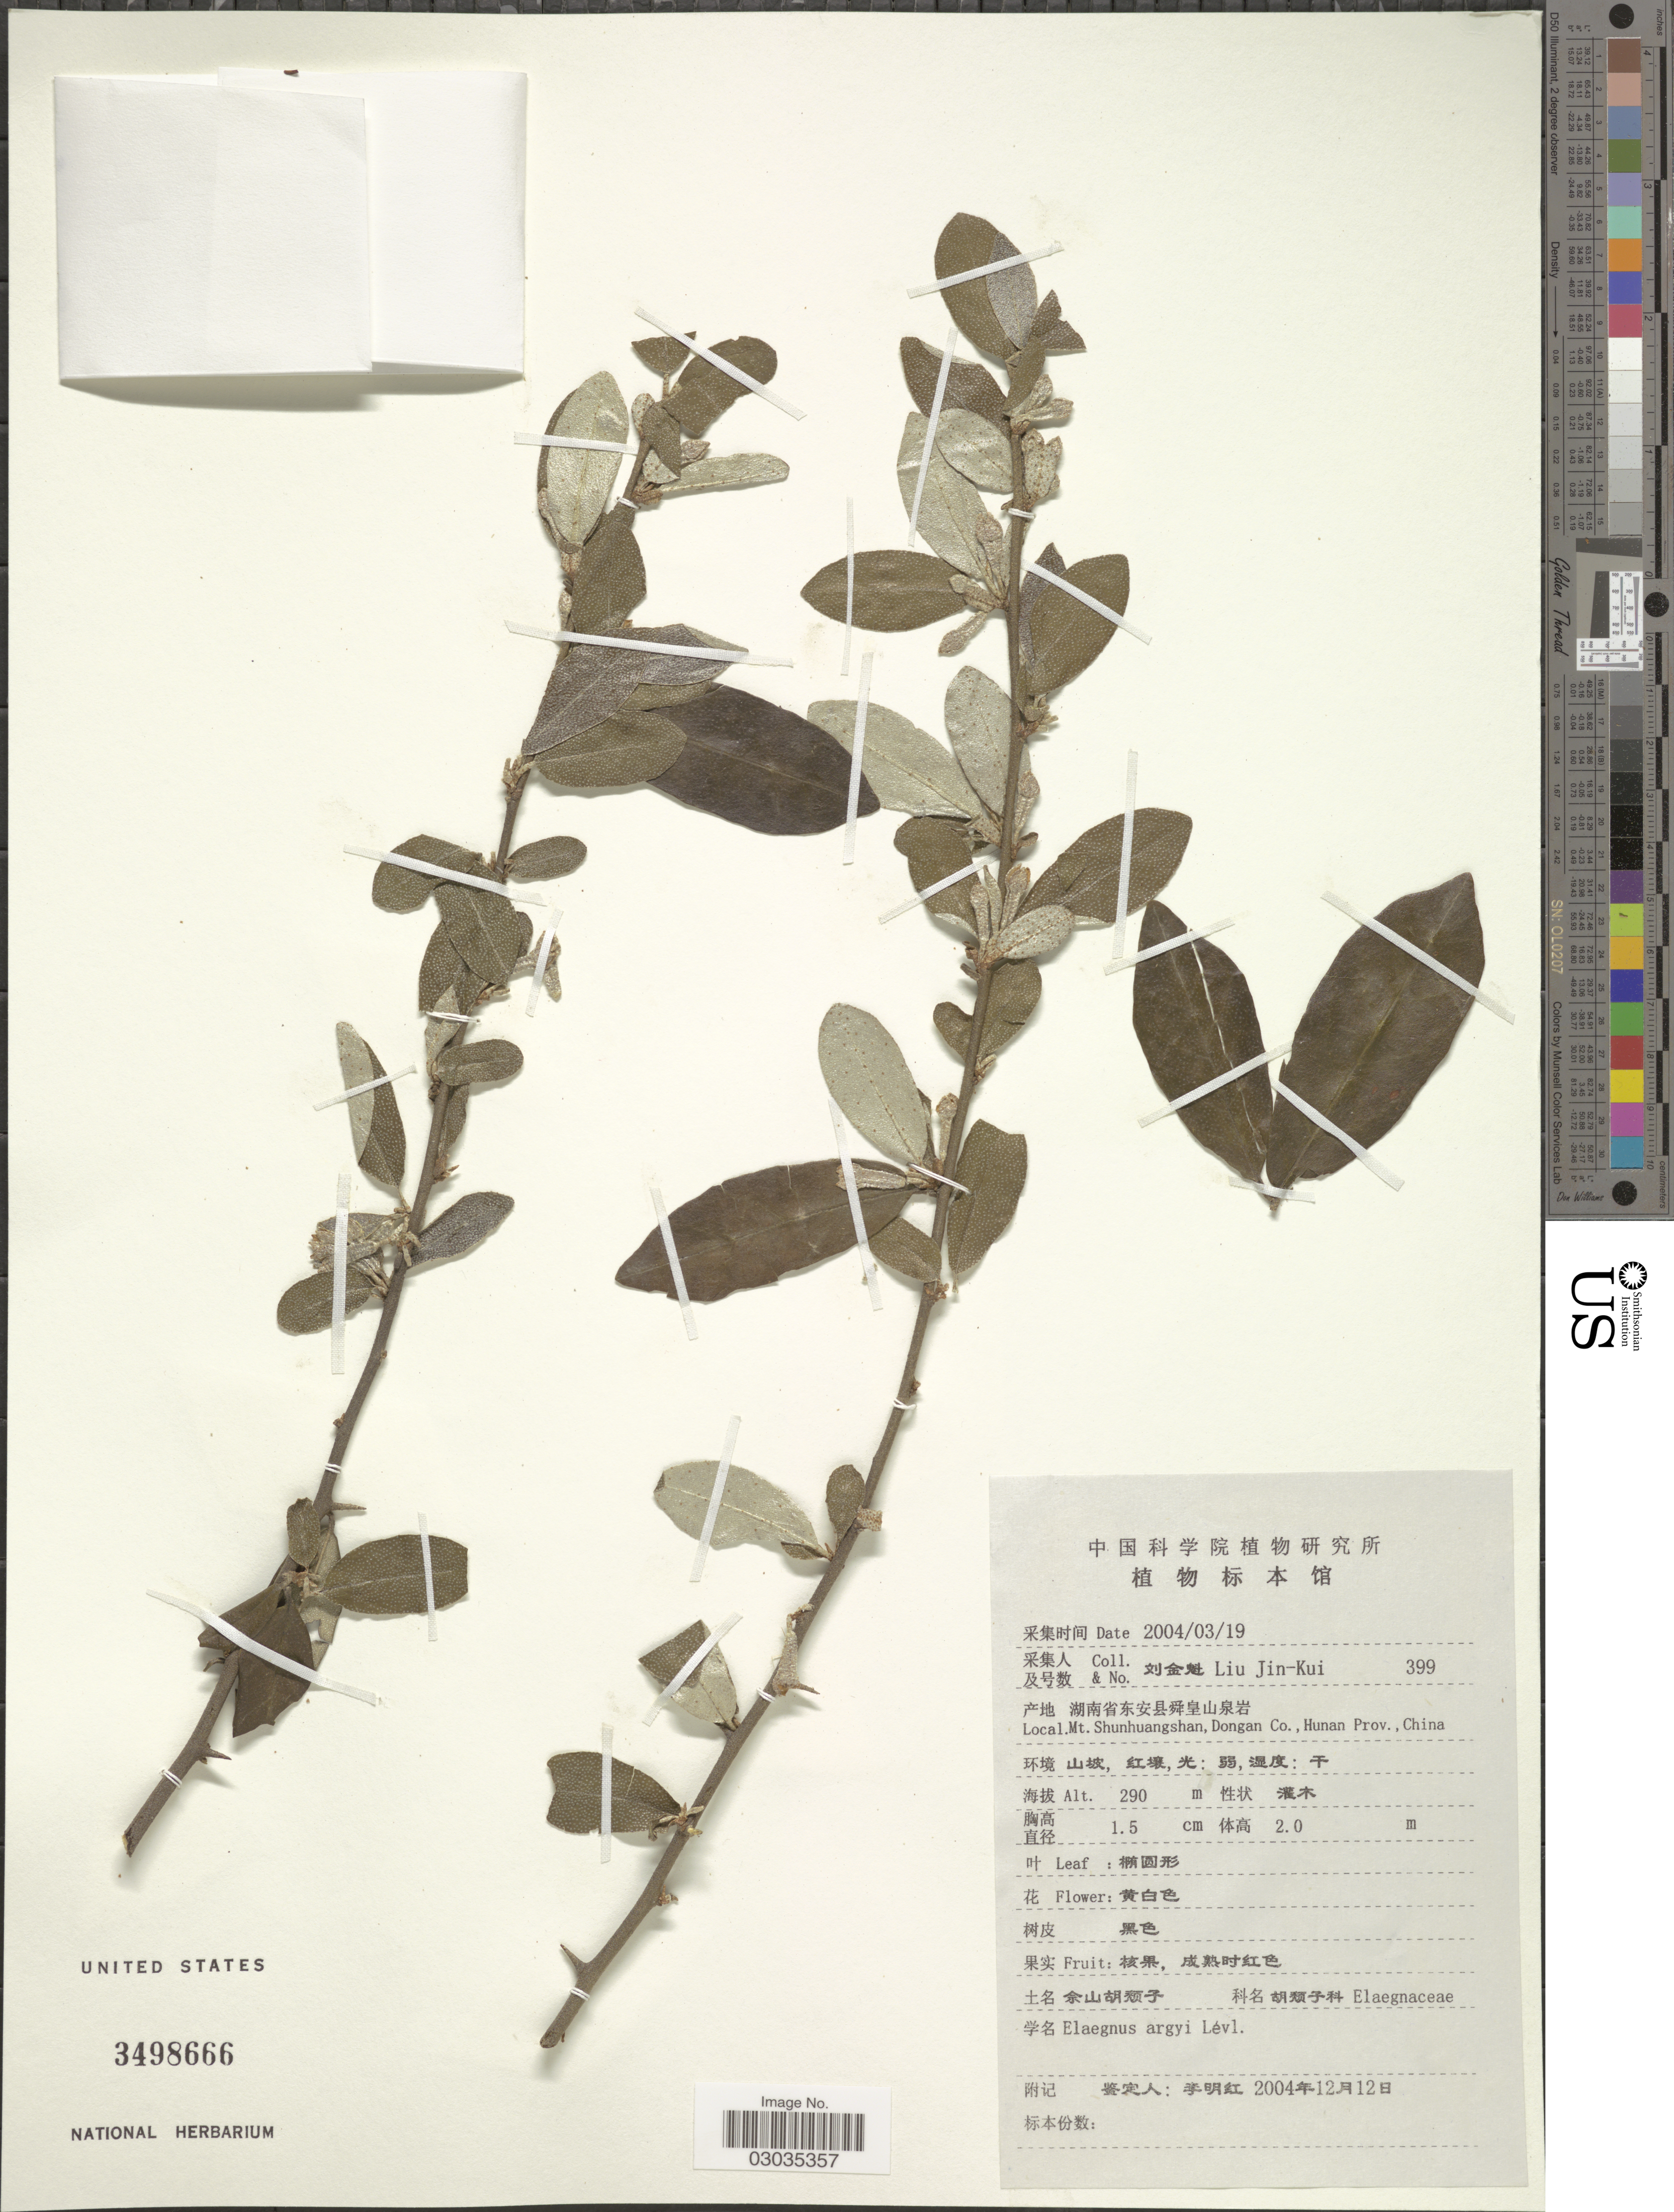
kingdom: Plantae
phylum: Tracheophyta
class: Magnoliopsida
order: Rosales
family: Elaeagnaceae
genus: Elaeagnus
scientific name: Elaeagnus argyi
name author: H. Lév.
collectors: Liu Jin-Kui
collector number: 399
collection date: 2004-03-19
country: China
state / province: Hunan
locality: Mt. Shunhuangshan, Dongan Co.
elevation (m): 290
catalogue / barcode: US 3498666